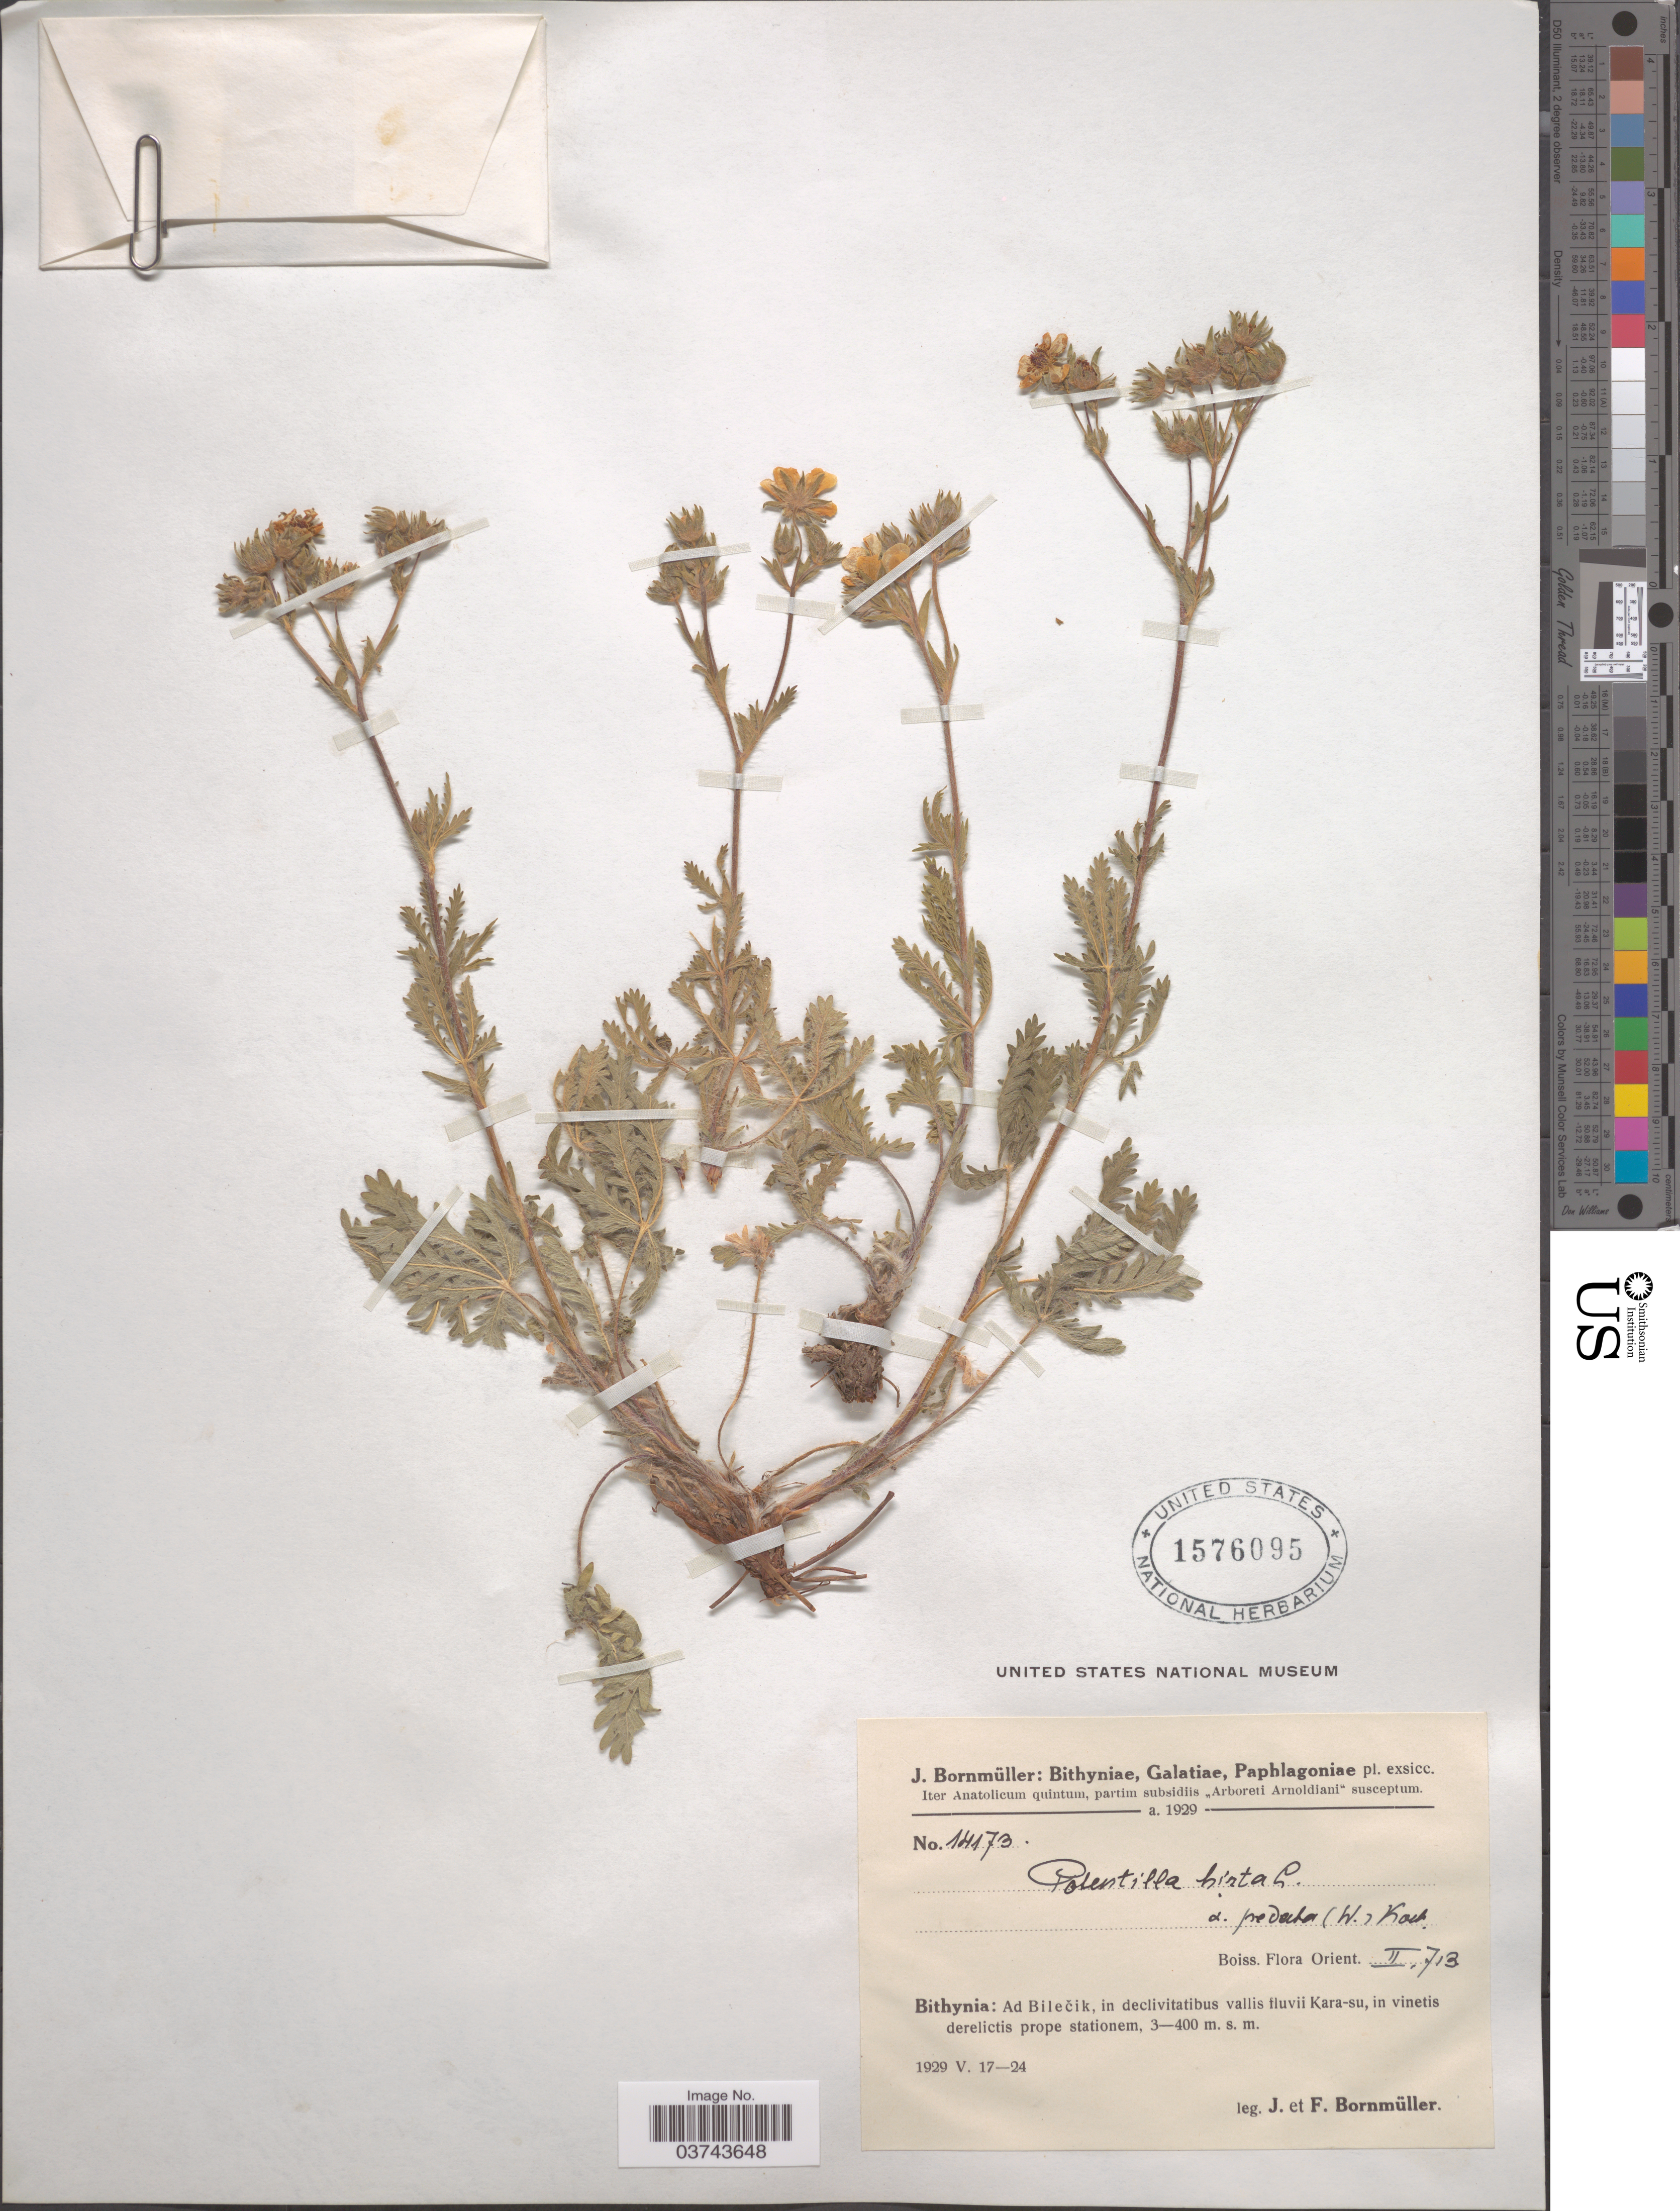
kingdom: Plantae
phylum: Tracheophyta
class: Magnoliopsida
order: Rosales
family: Rosaceae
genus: Potentilla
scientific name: Potentilla hirta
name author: L.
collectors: J. Bornmüller & F. Bornmüller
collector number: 14173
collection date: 1929-05-17/1929-05-24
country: Turkey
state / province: Bilecik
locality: Bithynia: Ad Bilečik, in declivitatibus vallis fluvii Kara-su, in vinetis derelictis prope stationem.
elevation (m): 300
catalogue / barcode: US 1576095